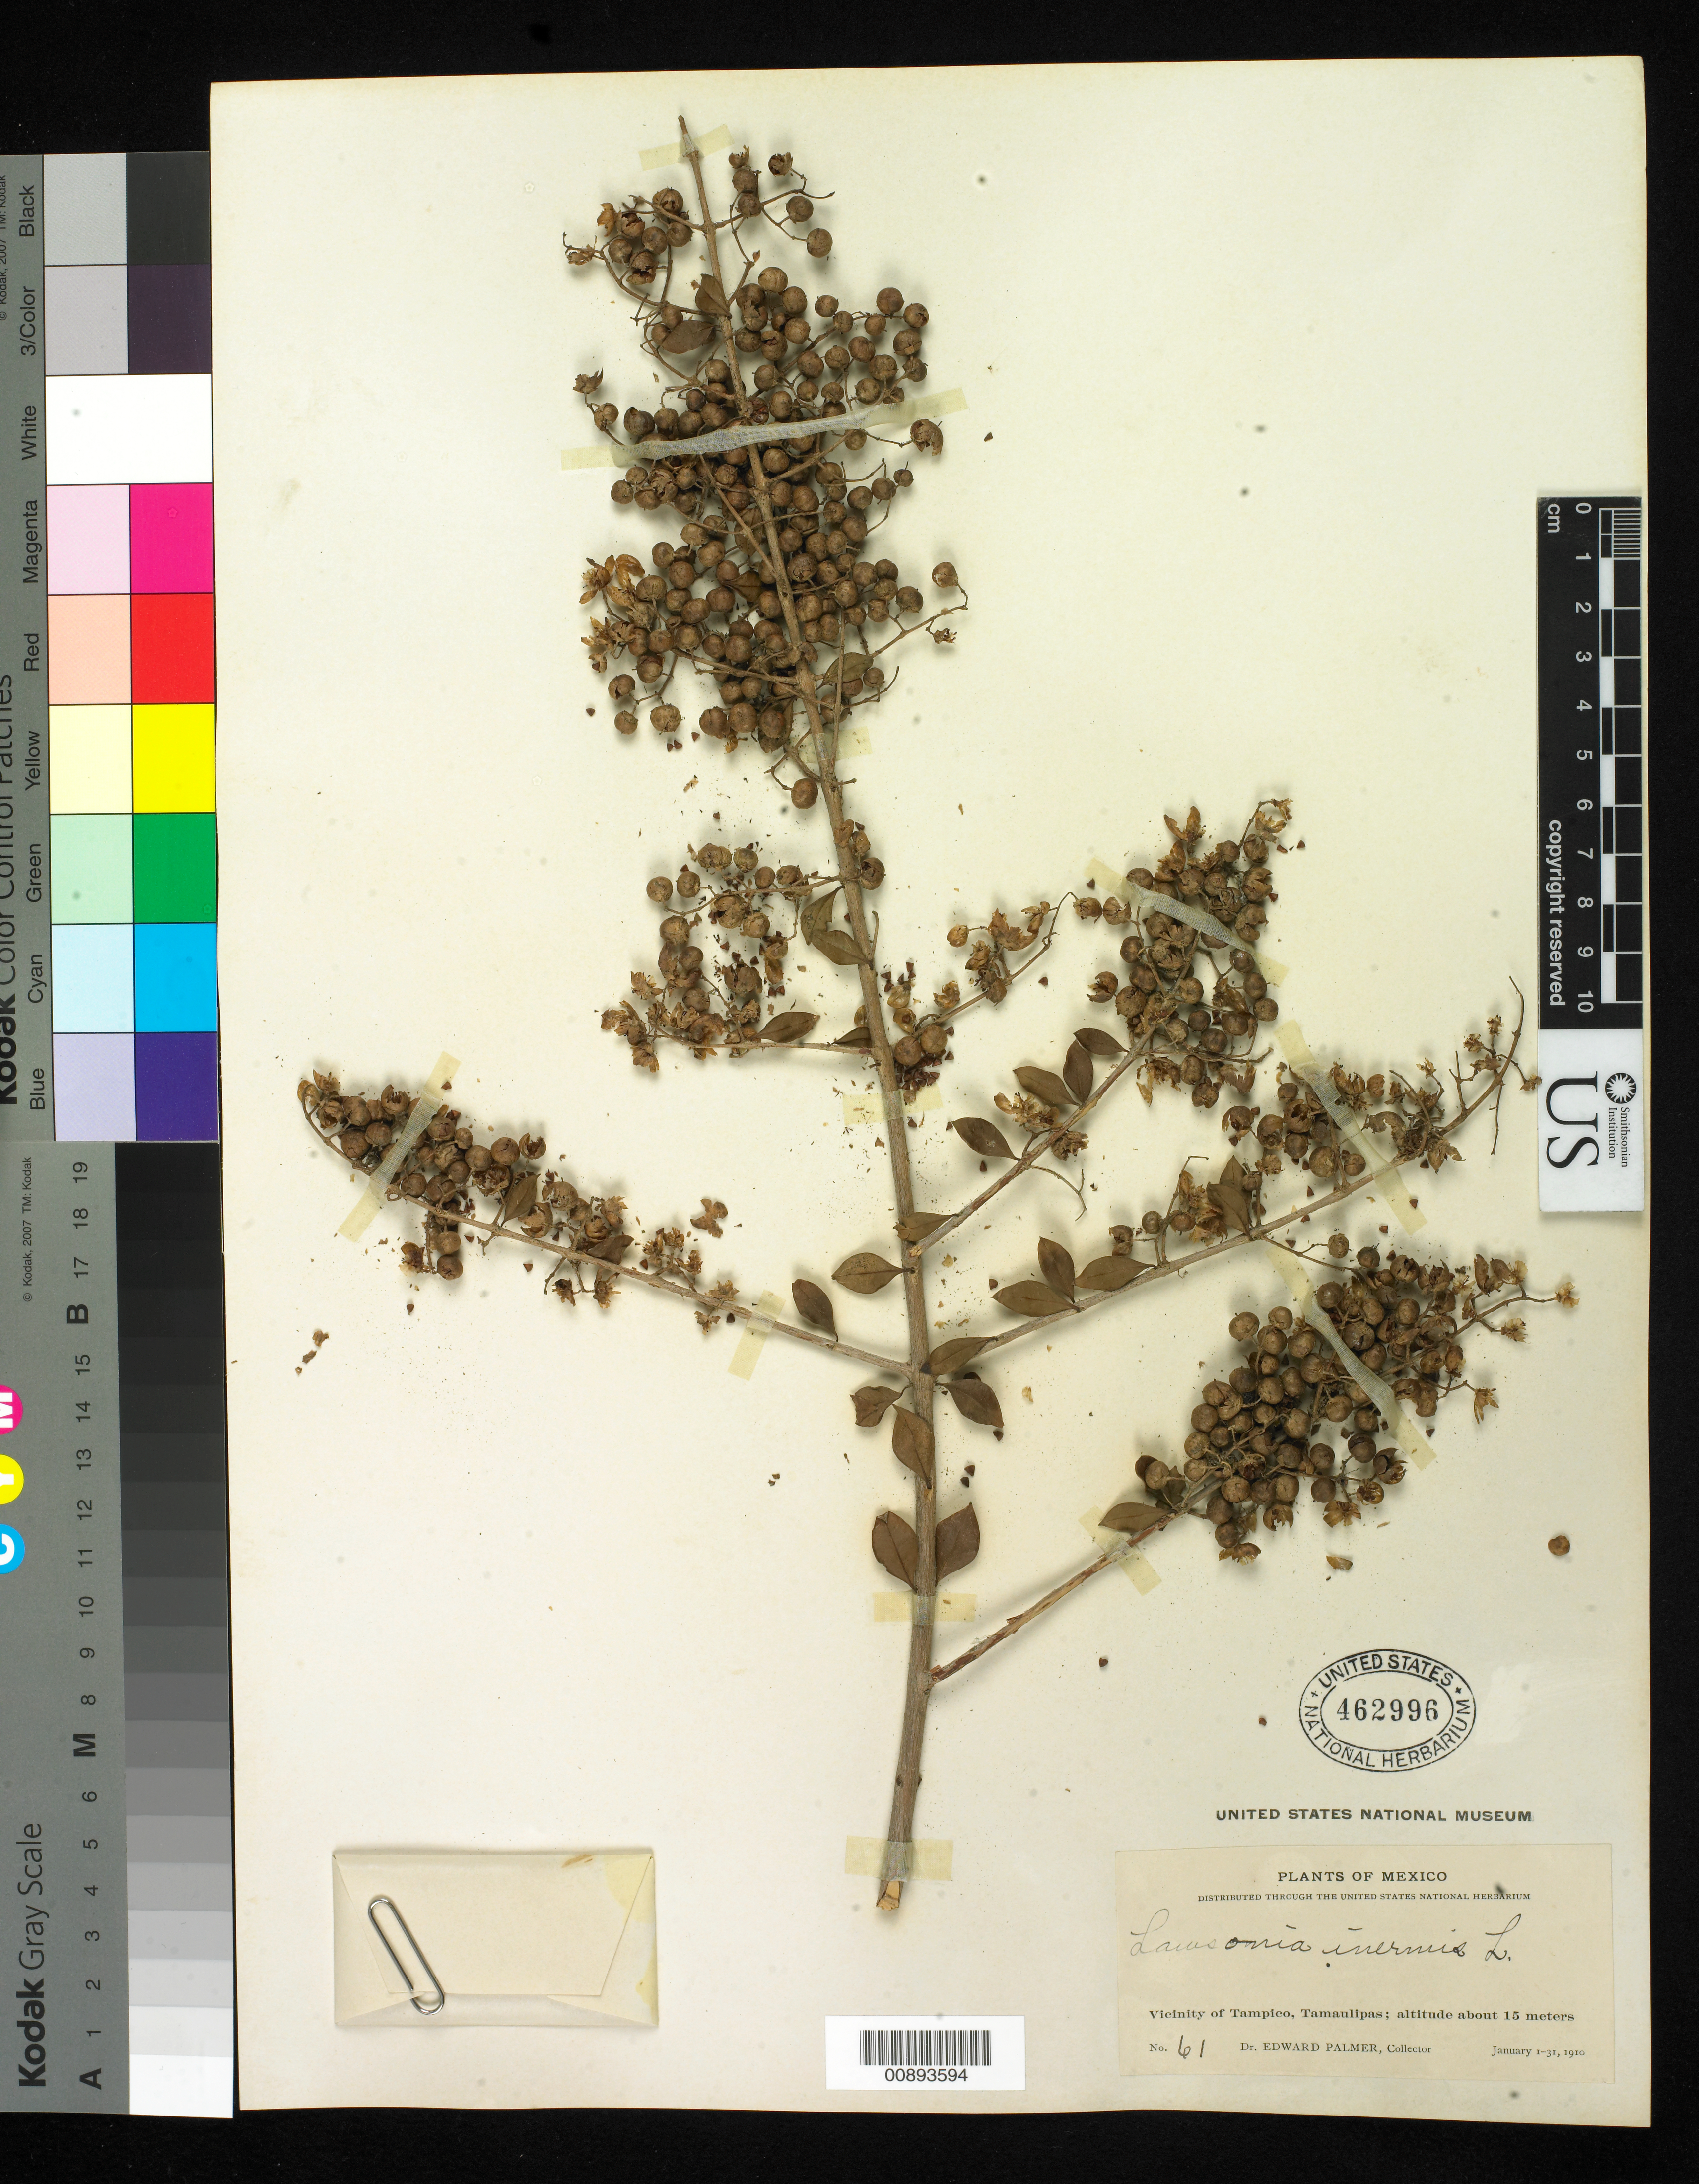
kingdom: Plantae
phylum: Tracheophyta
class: Magnoliopsida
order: Myrtales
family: Lythraceae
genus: Lawsonia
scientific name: Lawsonia inermis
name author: L.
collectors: E. Palmer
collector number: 61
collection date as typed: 01 Jan 1910 to 31 Jan 1910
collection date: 1910-01-01/1910-01-31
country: Mexico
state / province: Tamaulipas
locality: Vicinity of Tampico, Tamaulipas.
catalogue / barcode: US 462996